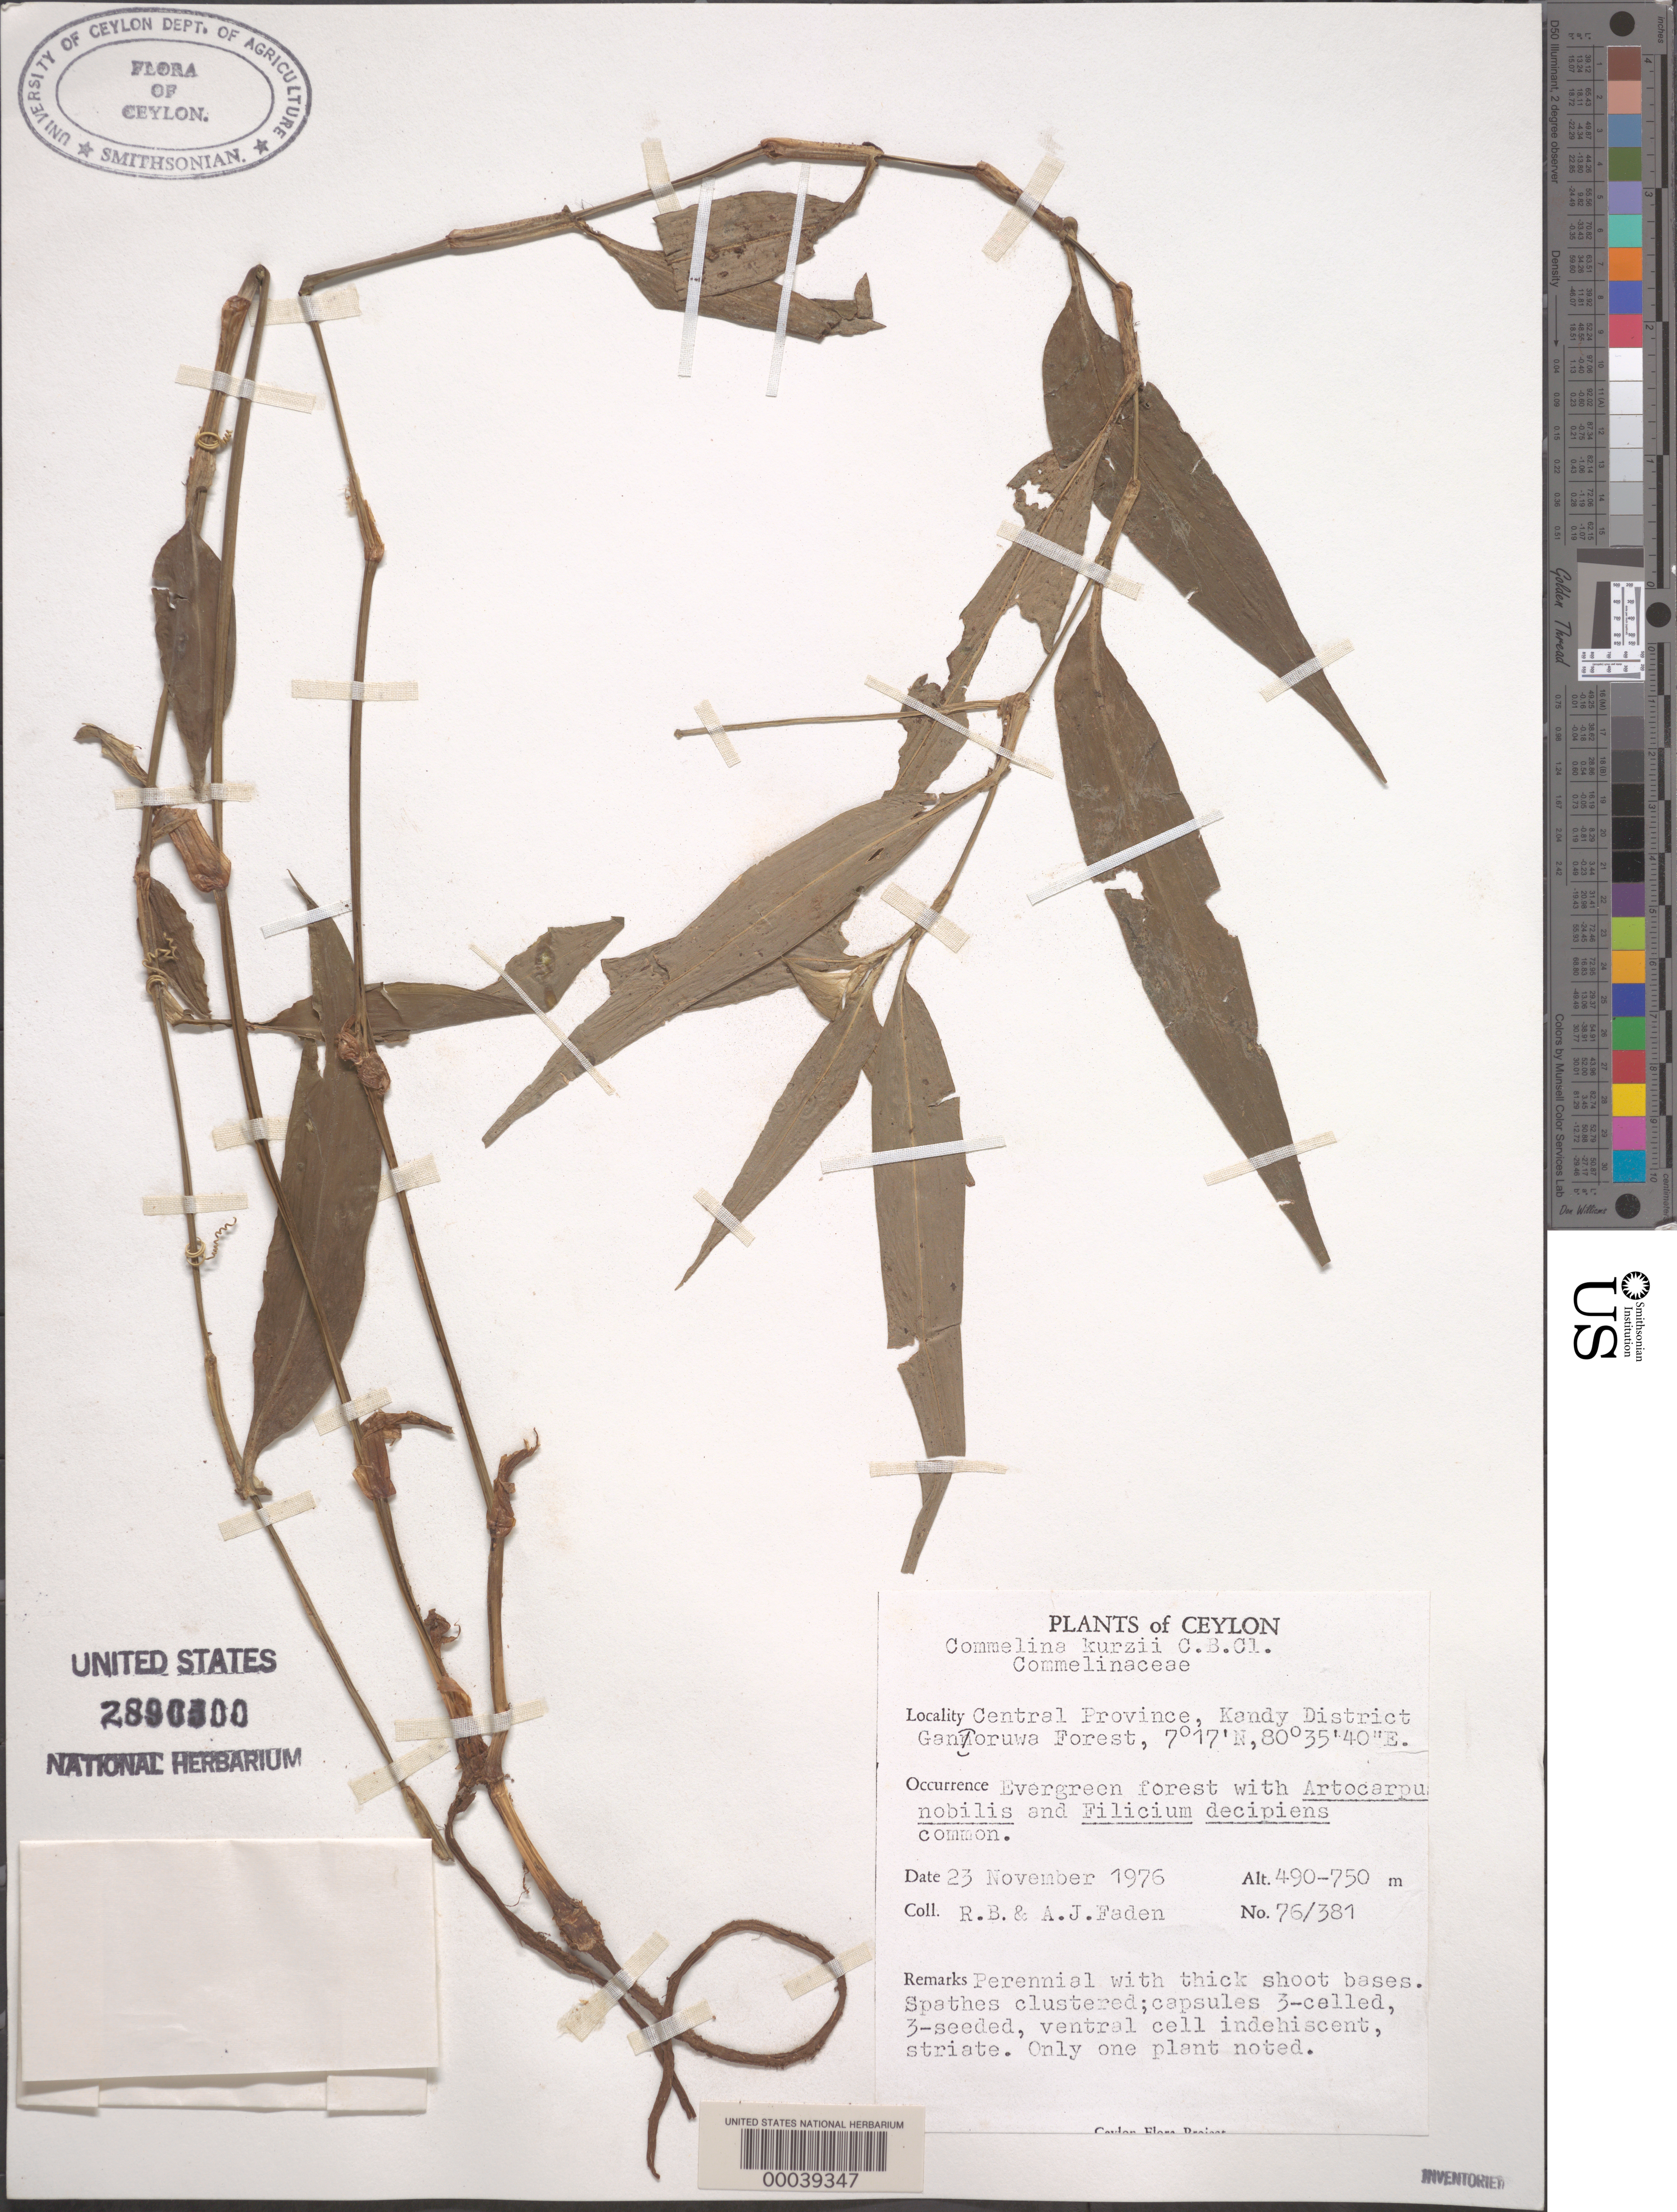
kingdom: Plantae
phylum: Tracheophyta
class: Liliopsida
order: Commelinales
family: Commelinaceae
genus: Commelina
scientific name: Commelina kurzii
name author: C.B. Clarke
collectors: R. B. Faden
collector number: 76/381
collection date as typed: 23 Nov 1976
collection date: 1976-11-23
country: Sri Lanka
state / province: Central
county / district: Kandy Dist.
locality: Ganoruwa forest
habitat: Evergreen forest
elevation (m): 490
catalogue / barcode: US 2890300